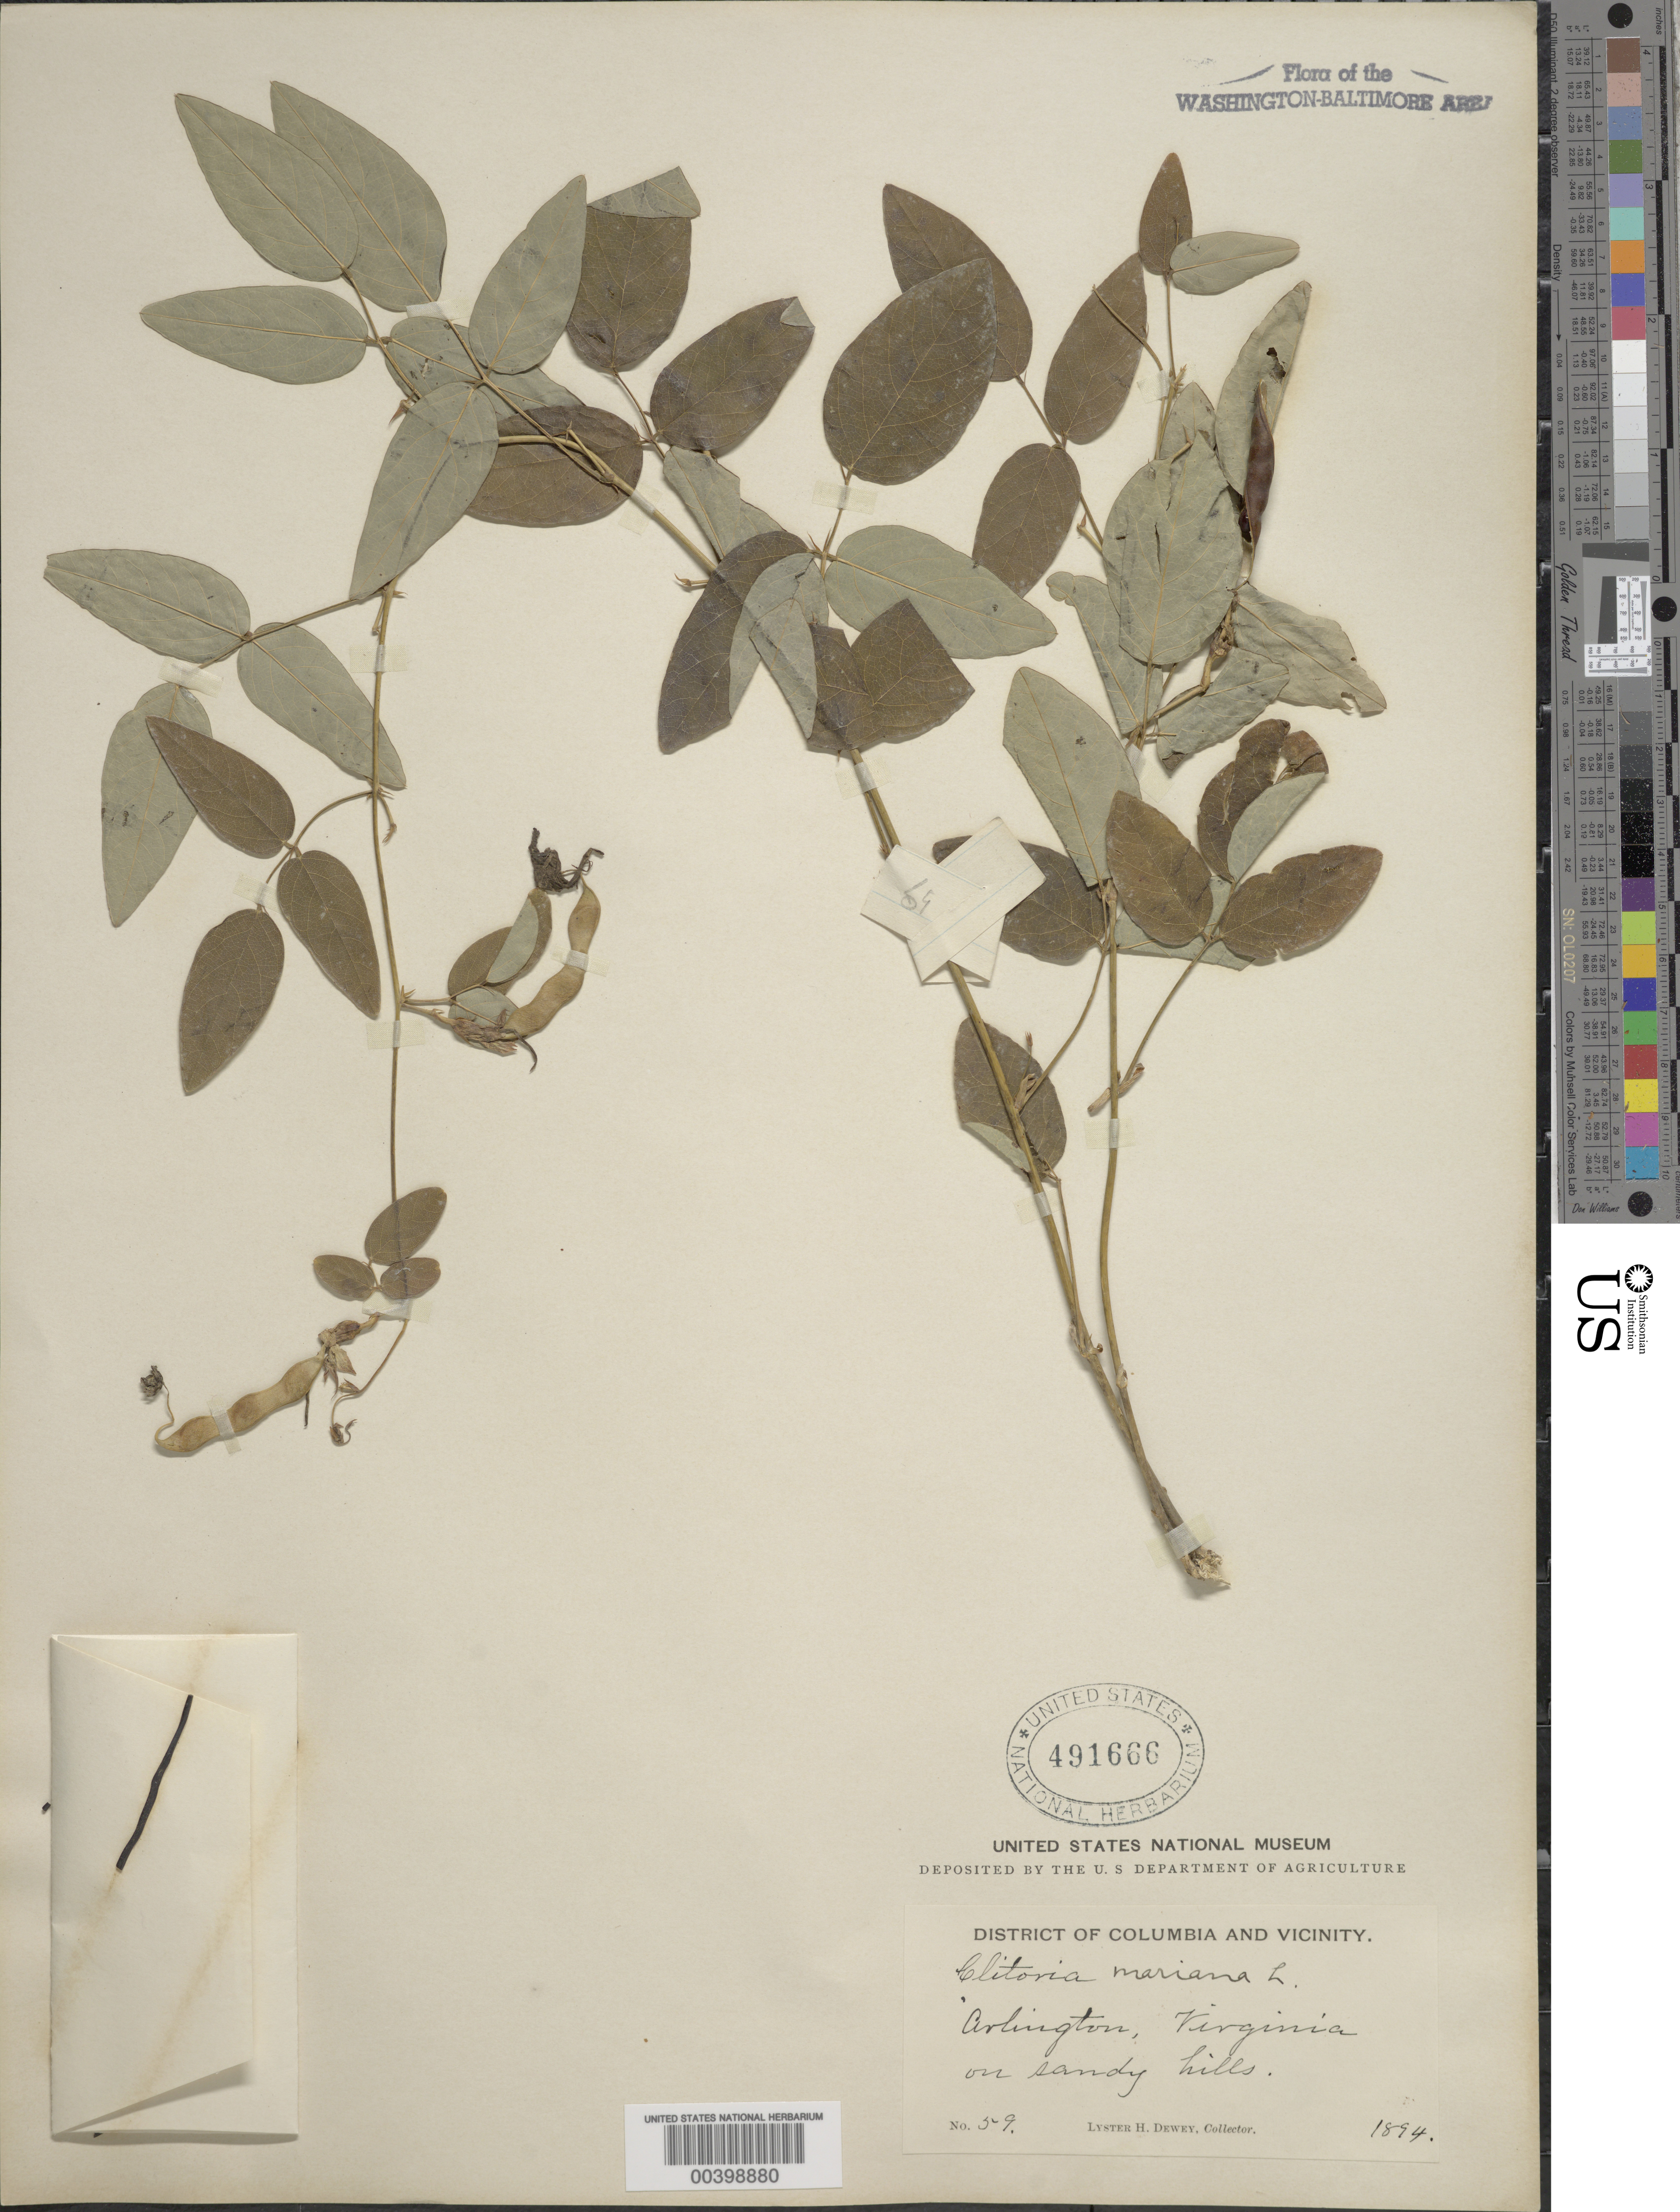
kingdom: Plantae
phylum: Tracheophyta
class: Magnoliopsida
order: Fabales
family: Fabaceae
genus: Clitoria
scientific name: Clitoria mariana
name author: L.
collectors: L. H. Dewey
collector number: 59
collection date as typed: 1894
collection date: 1894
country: United States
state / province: Virginia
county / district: Arlington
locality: Arlington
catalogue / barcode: US 491666